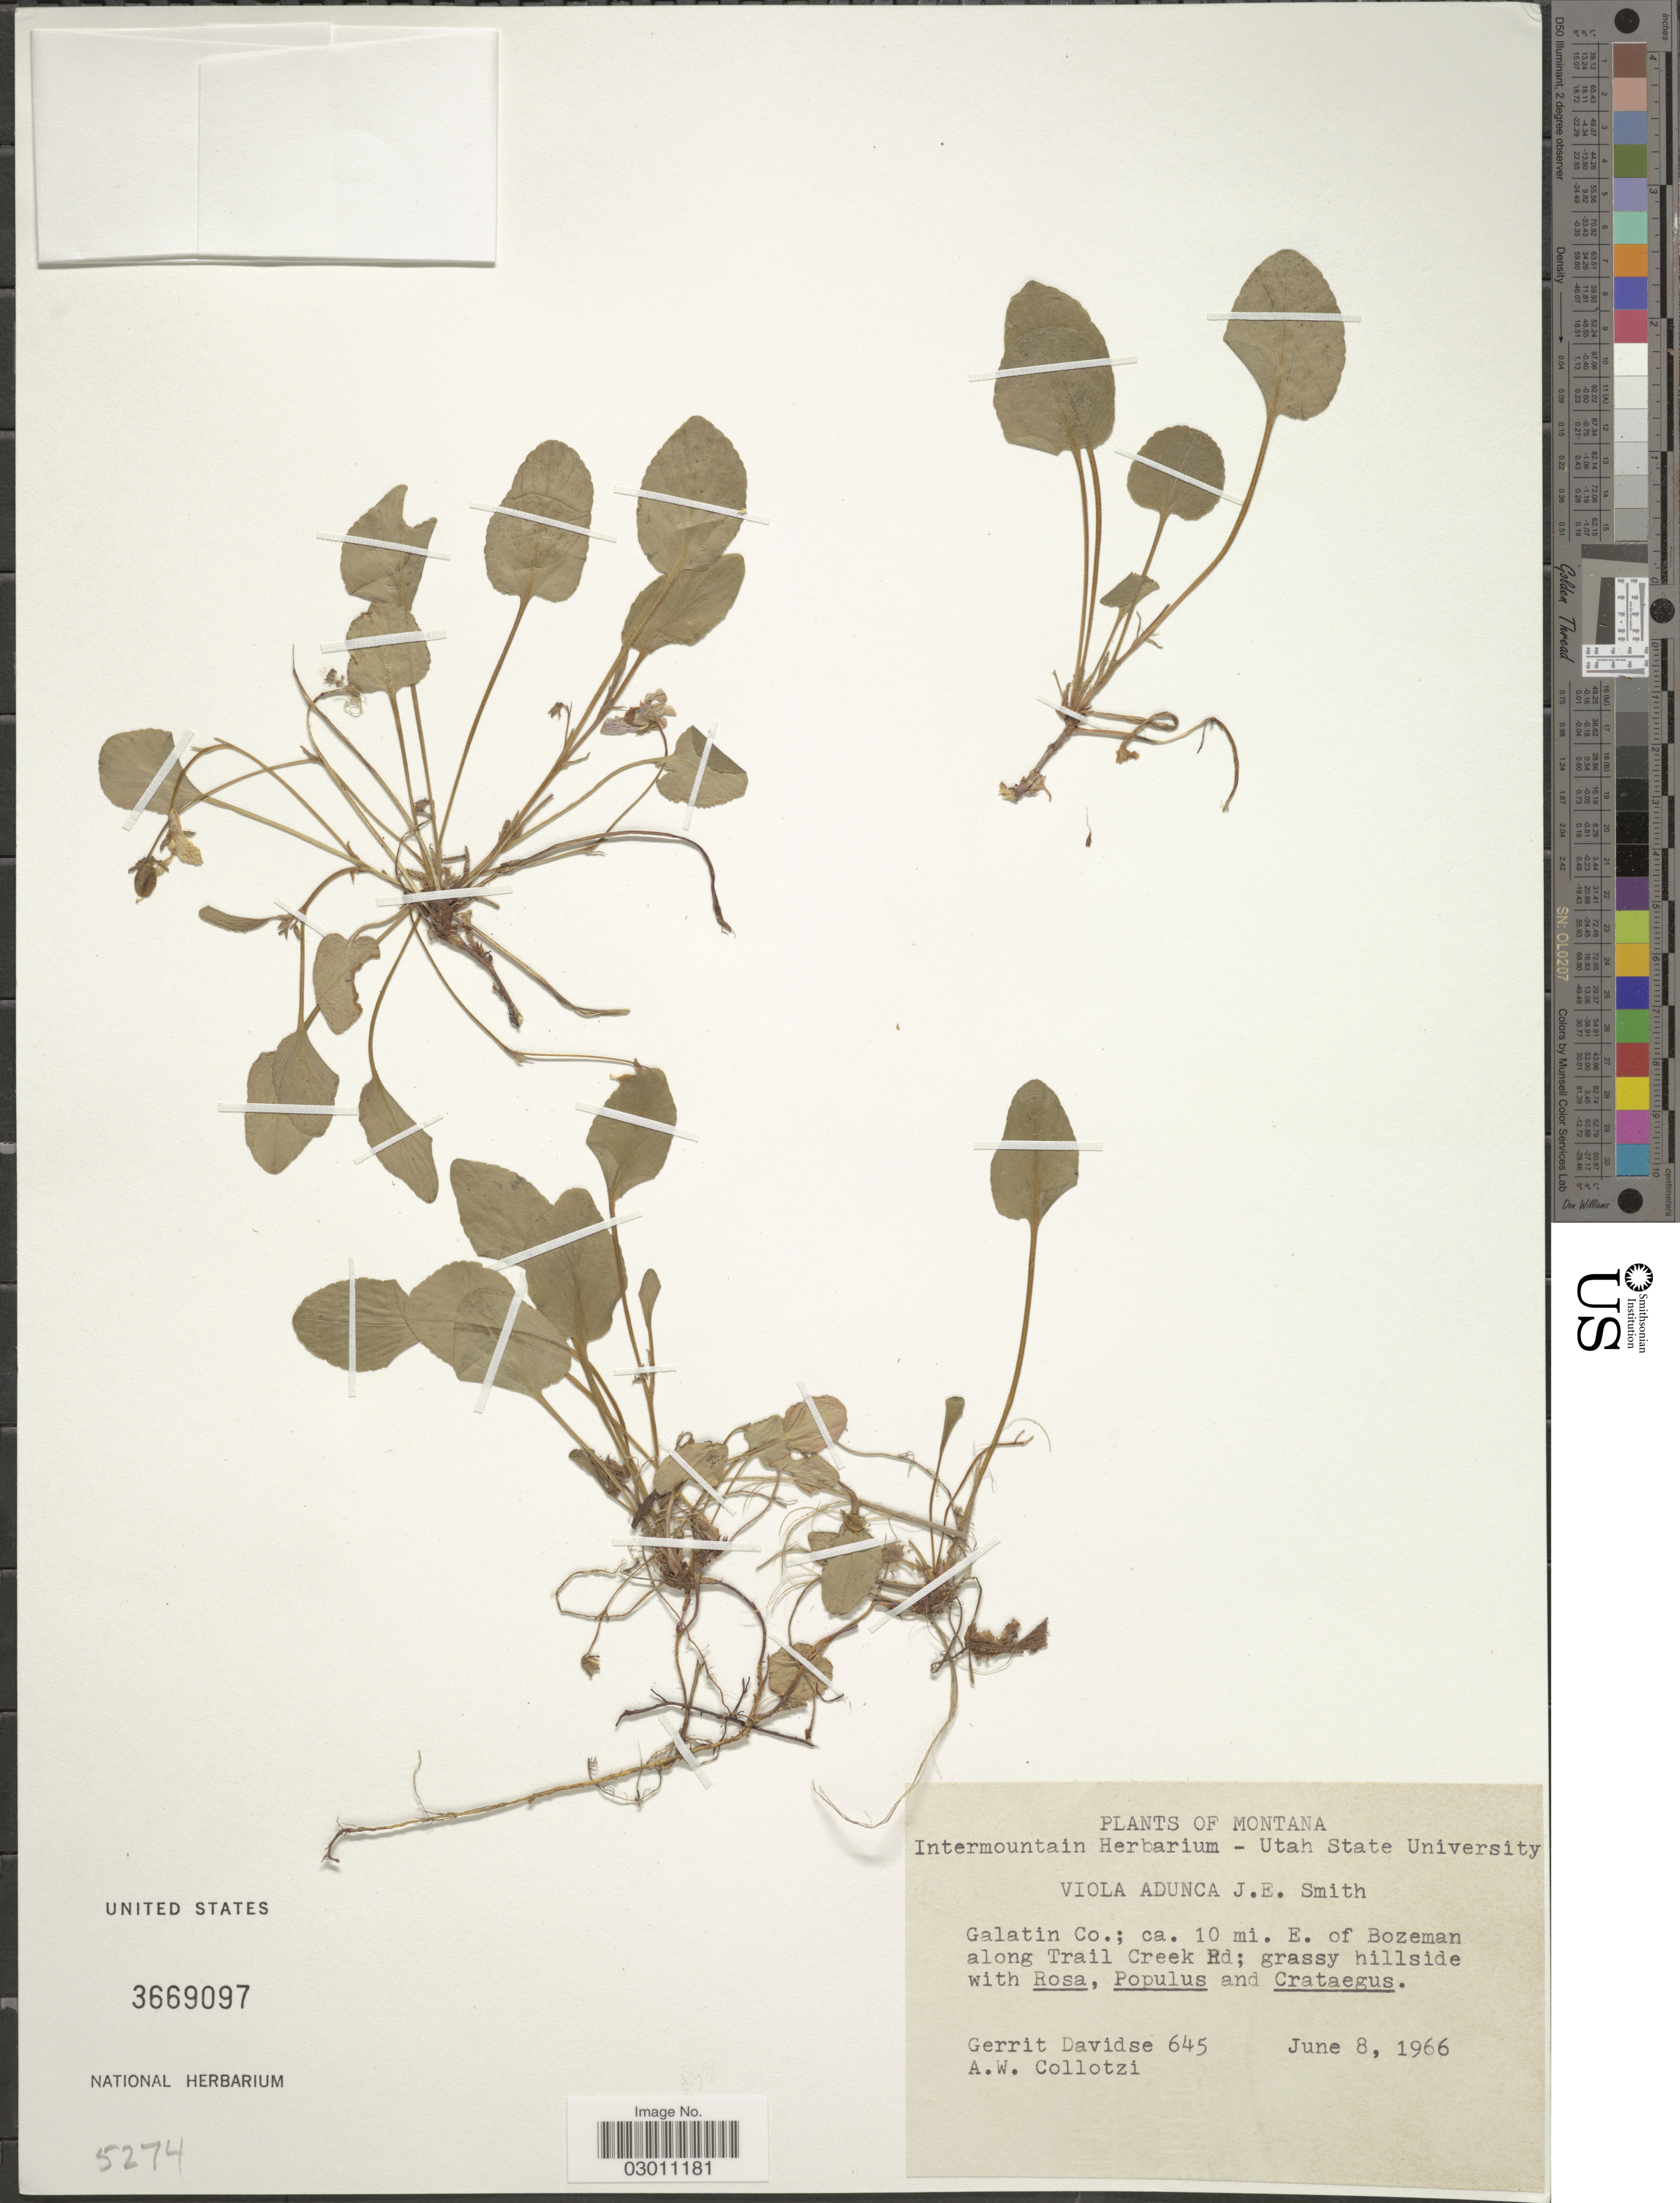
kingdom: Plantae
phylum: Tracheophyta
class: Magnoliopsida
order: Malpighiales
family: Violaceae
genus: Viola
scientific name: Viola adunca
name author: Sm.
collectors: G. Davidse & A. W. Collotzi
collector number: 645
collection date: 1966-06-08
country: United States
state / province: Montana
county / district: Gallatin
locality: ca. 10 mi. E. of Bozeman along Trail Creek Rd.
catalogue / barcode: US 3669097